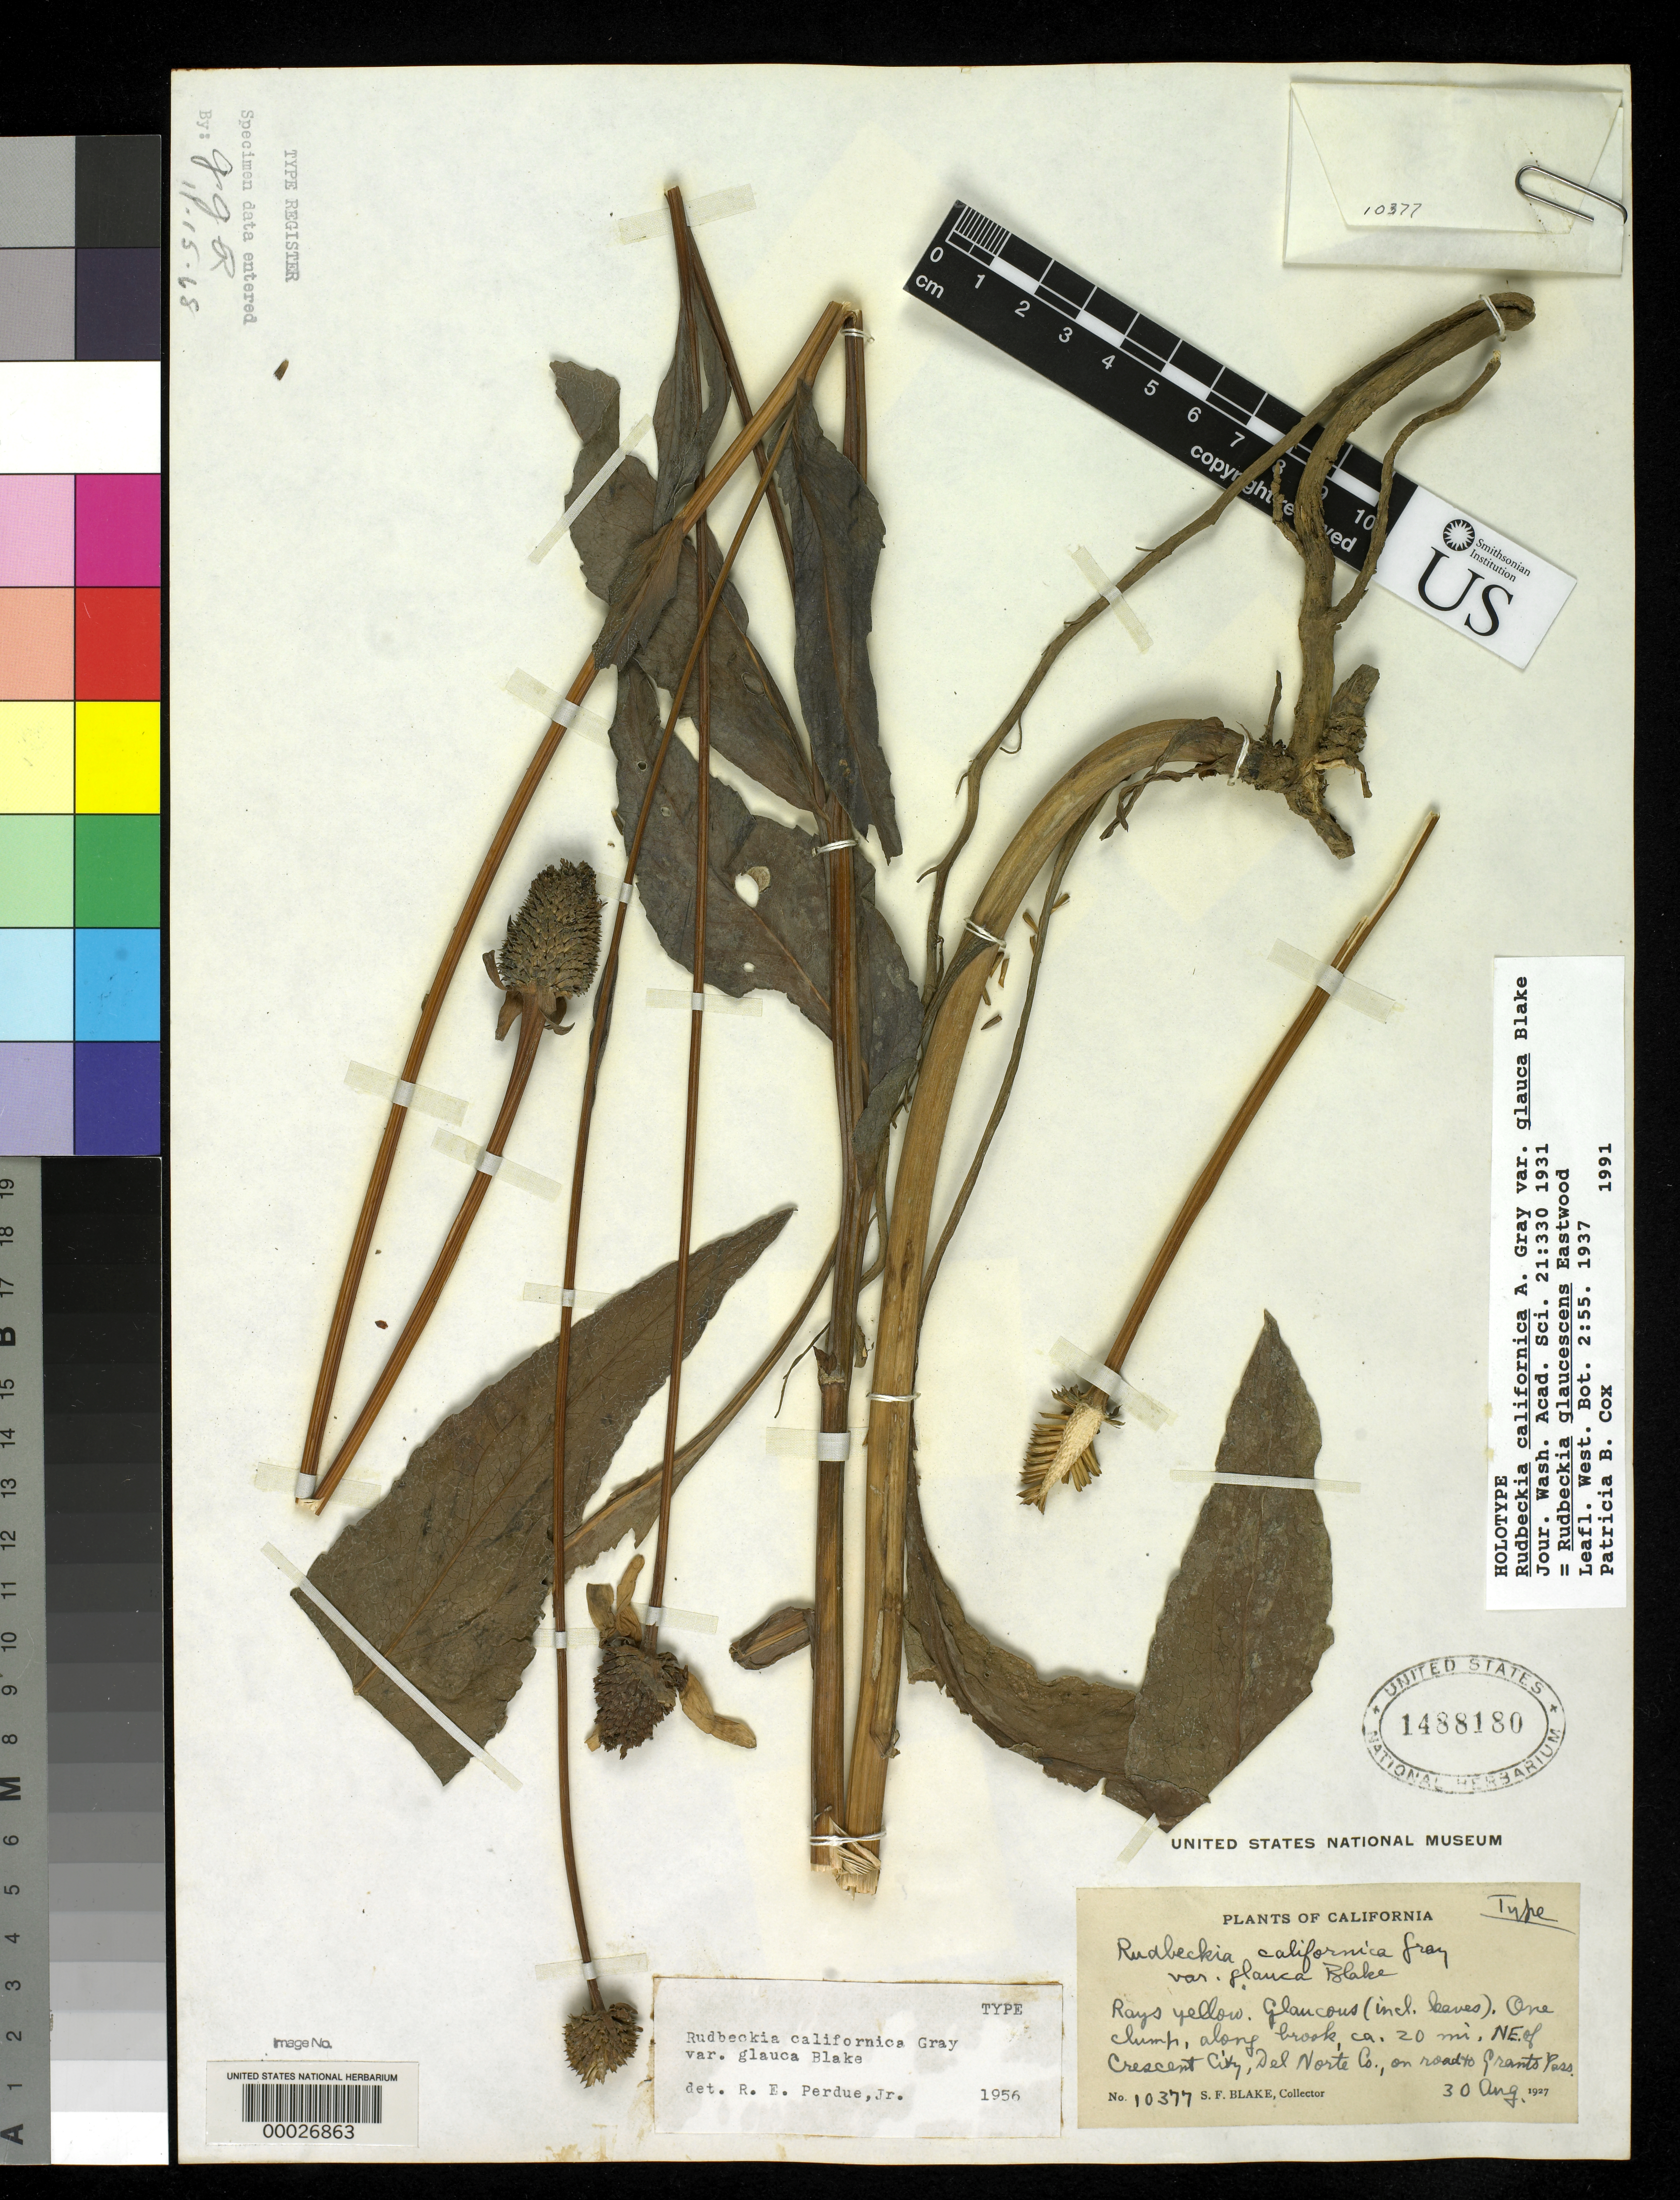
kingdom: Plantae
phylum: Tracheophyta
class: Magnoliopsida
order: Asterales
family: Asteraceae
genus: Rudbeckia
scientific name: Rudbeckia californica var. glauca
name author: S.F. Blake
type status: Holotype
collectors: S. Blake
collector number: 10377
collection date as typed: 30 Aug 1927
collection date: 1927-08-30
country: United States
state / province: California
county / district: Del Norte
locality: Ca. 20 mi NE of Crescent City, road to Granto Pass.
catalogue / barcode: US 1488180